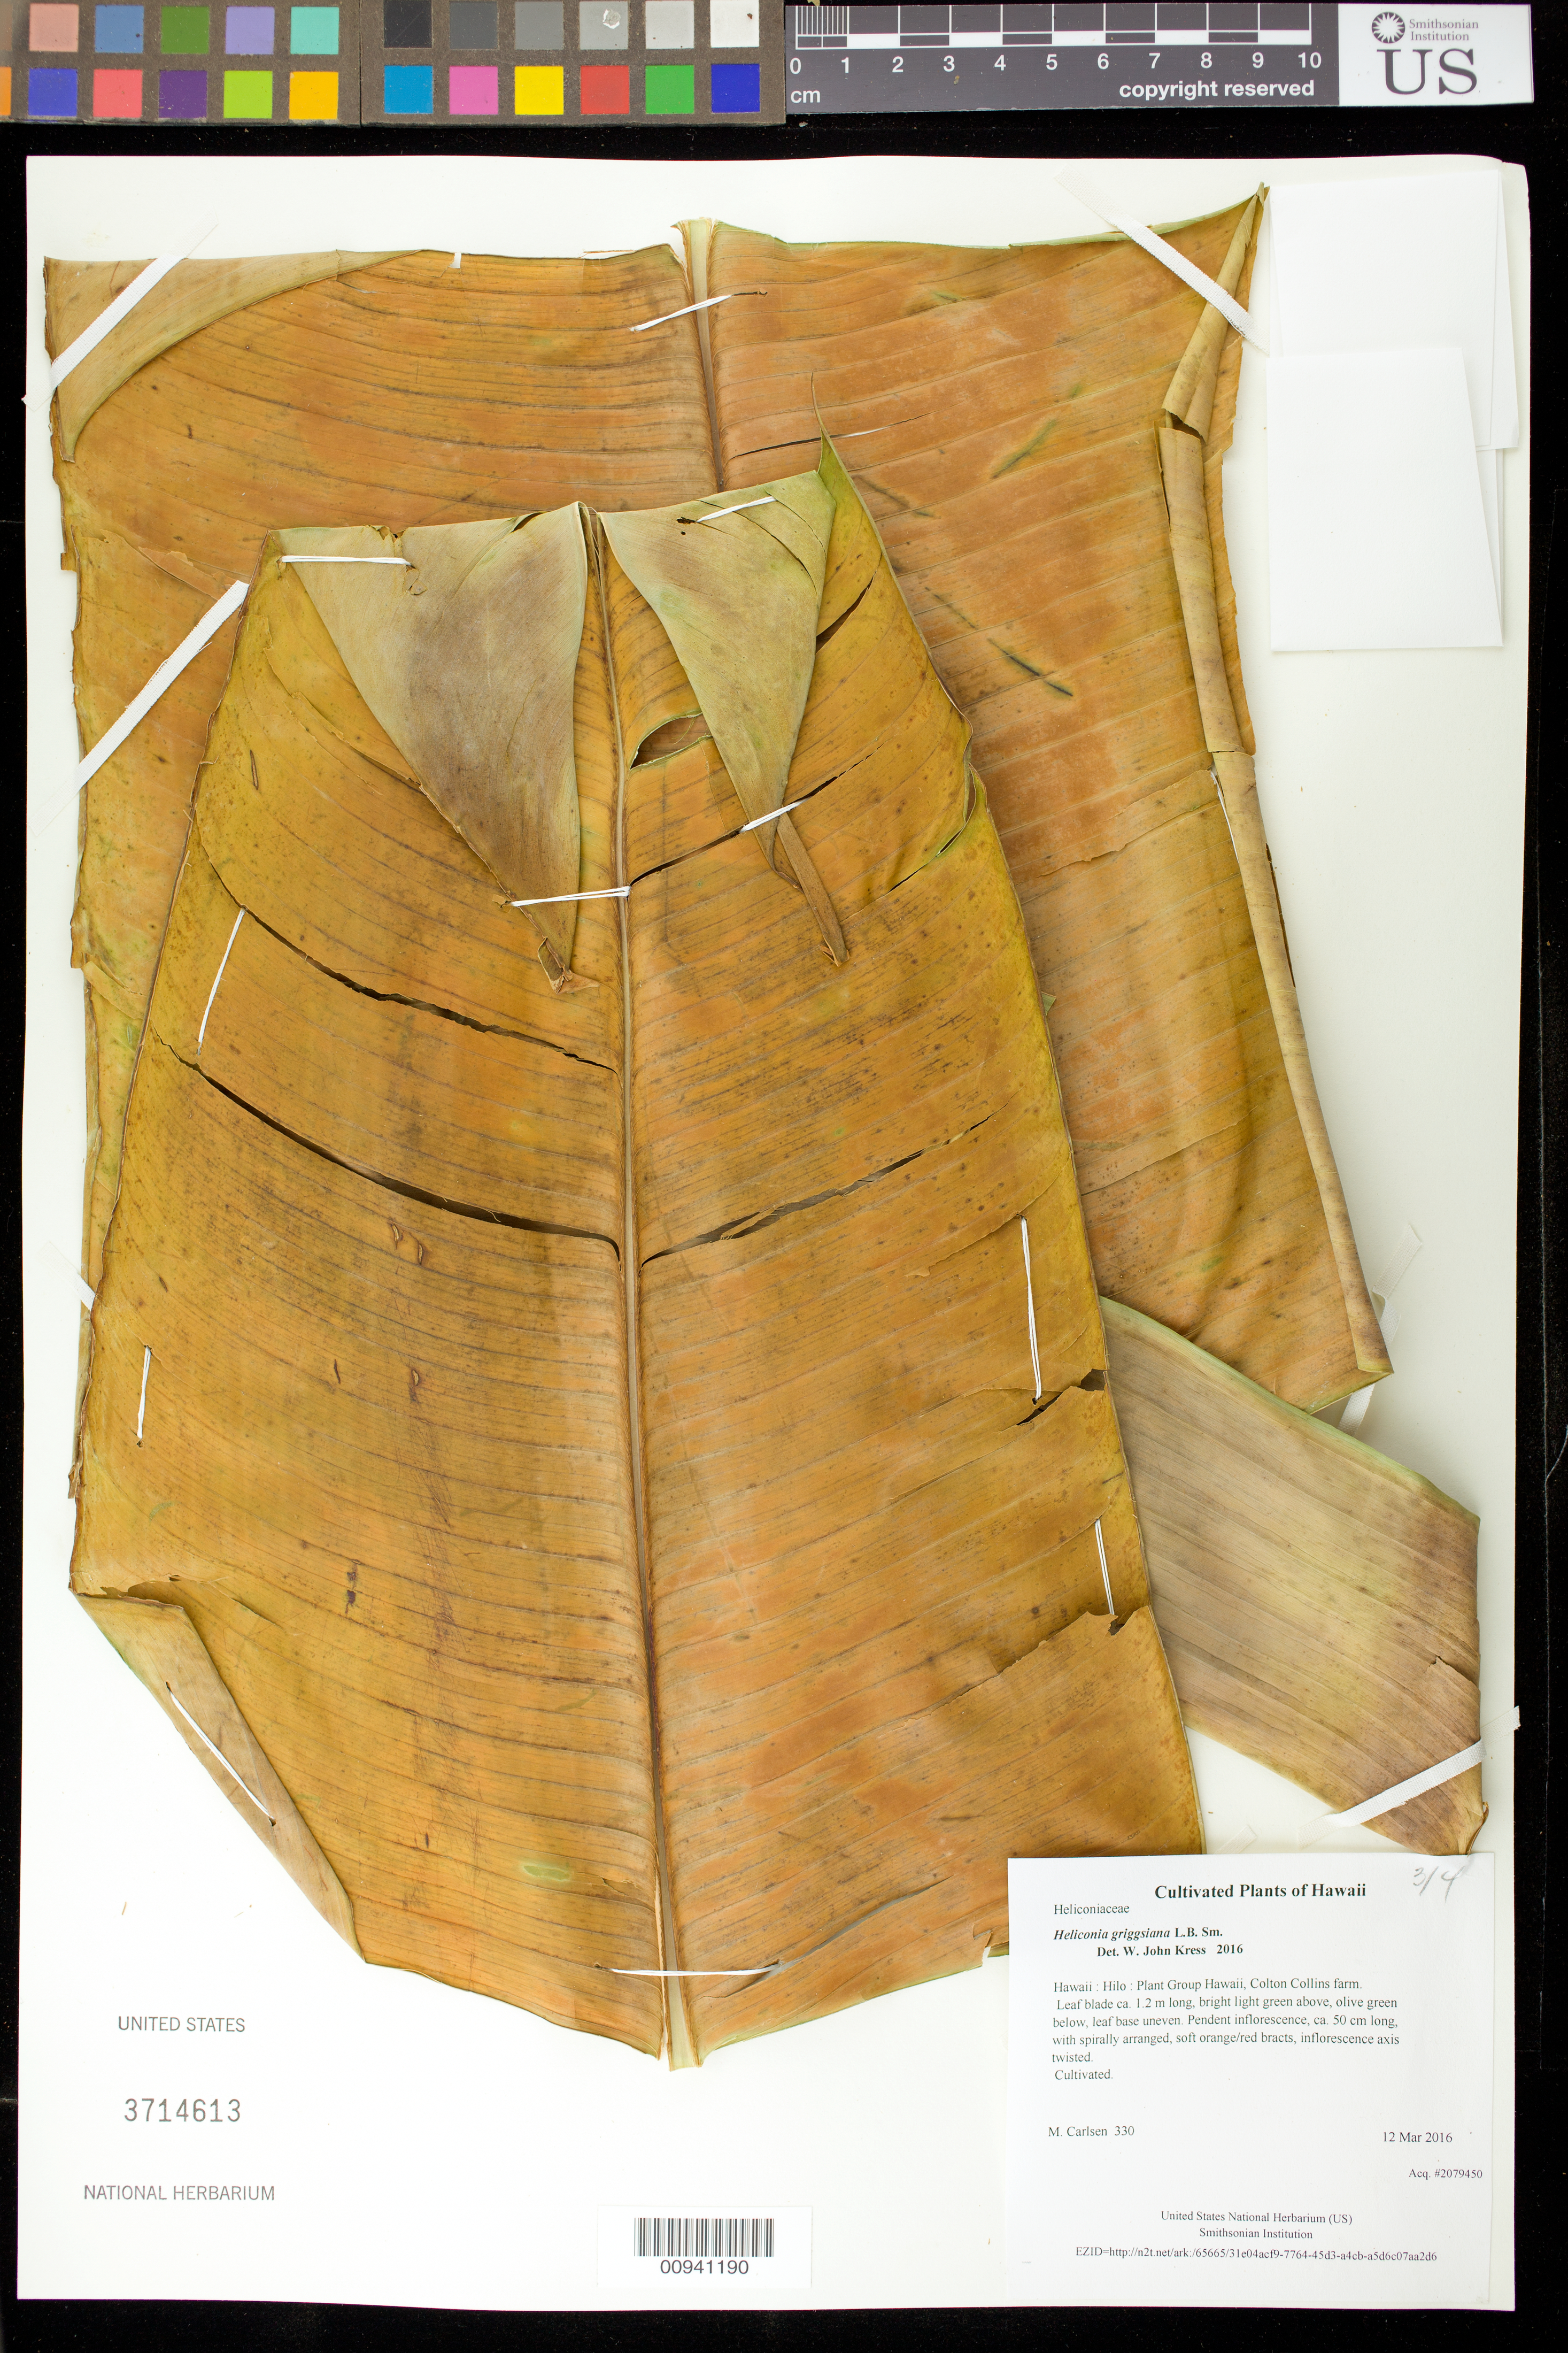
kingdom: Plantae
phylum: Tracheophyta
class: Liliopsida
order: Zingiberales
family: Heliconiaceae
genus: Heliconia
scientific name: Heliconia griggsiana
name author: L.B. Sm.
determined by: Kress, W. J., (US), Smithsonian Institution - National Museum of Natural History (UNITED STATES)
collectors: M. M. Carlsen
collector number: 330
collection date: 2016-03-12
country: United States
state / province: Hawaii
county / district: Hawaii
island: Hawaii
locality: Plant Group Hawaii, Colton Collins farm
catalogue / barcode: US 3714613